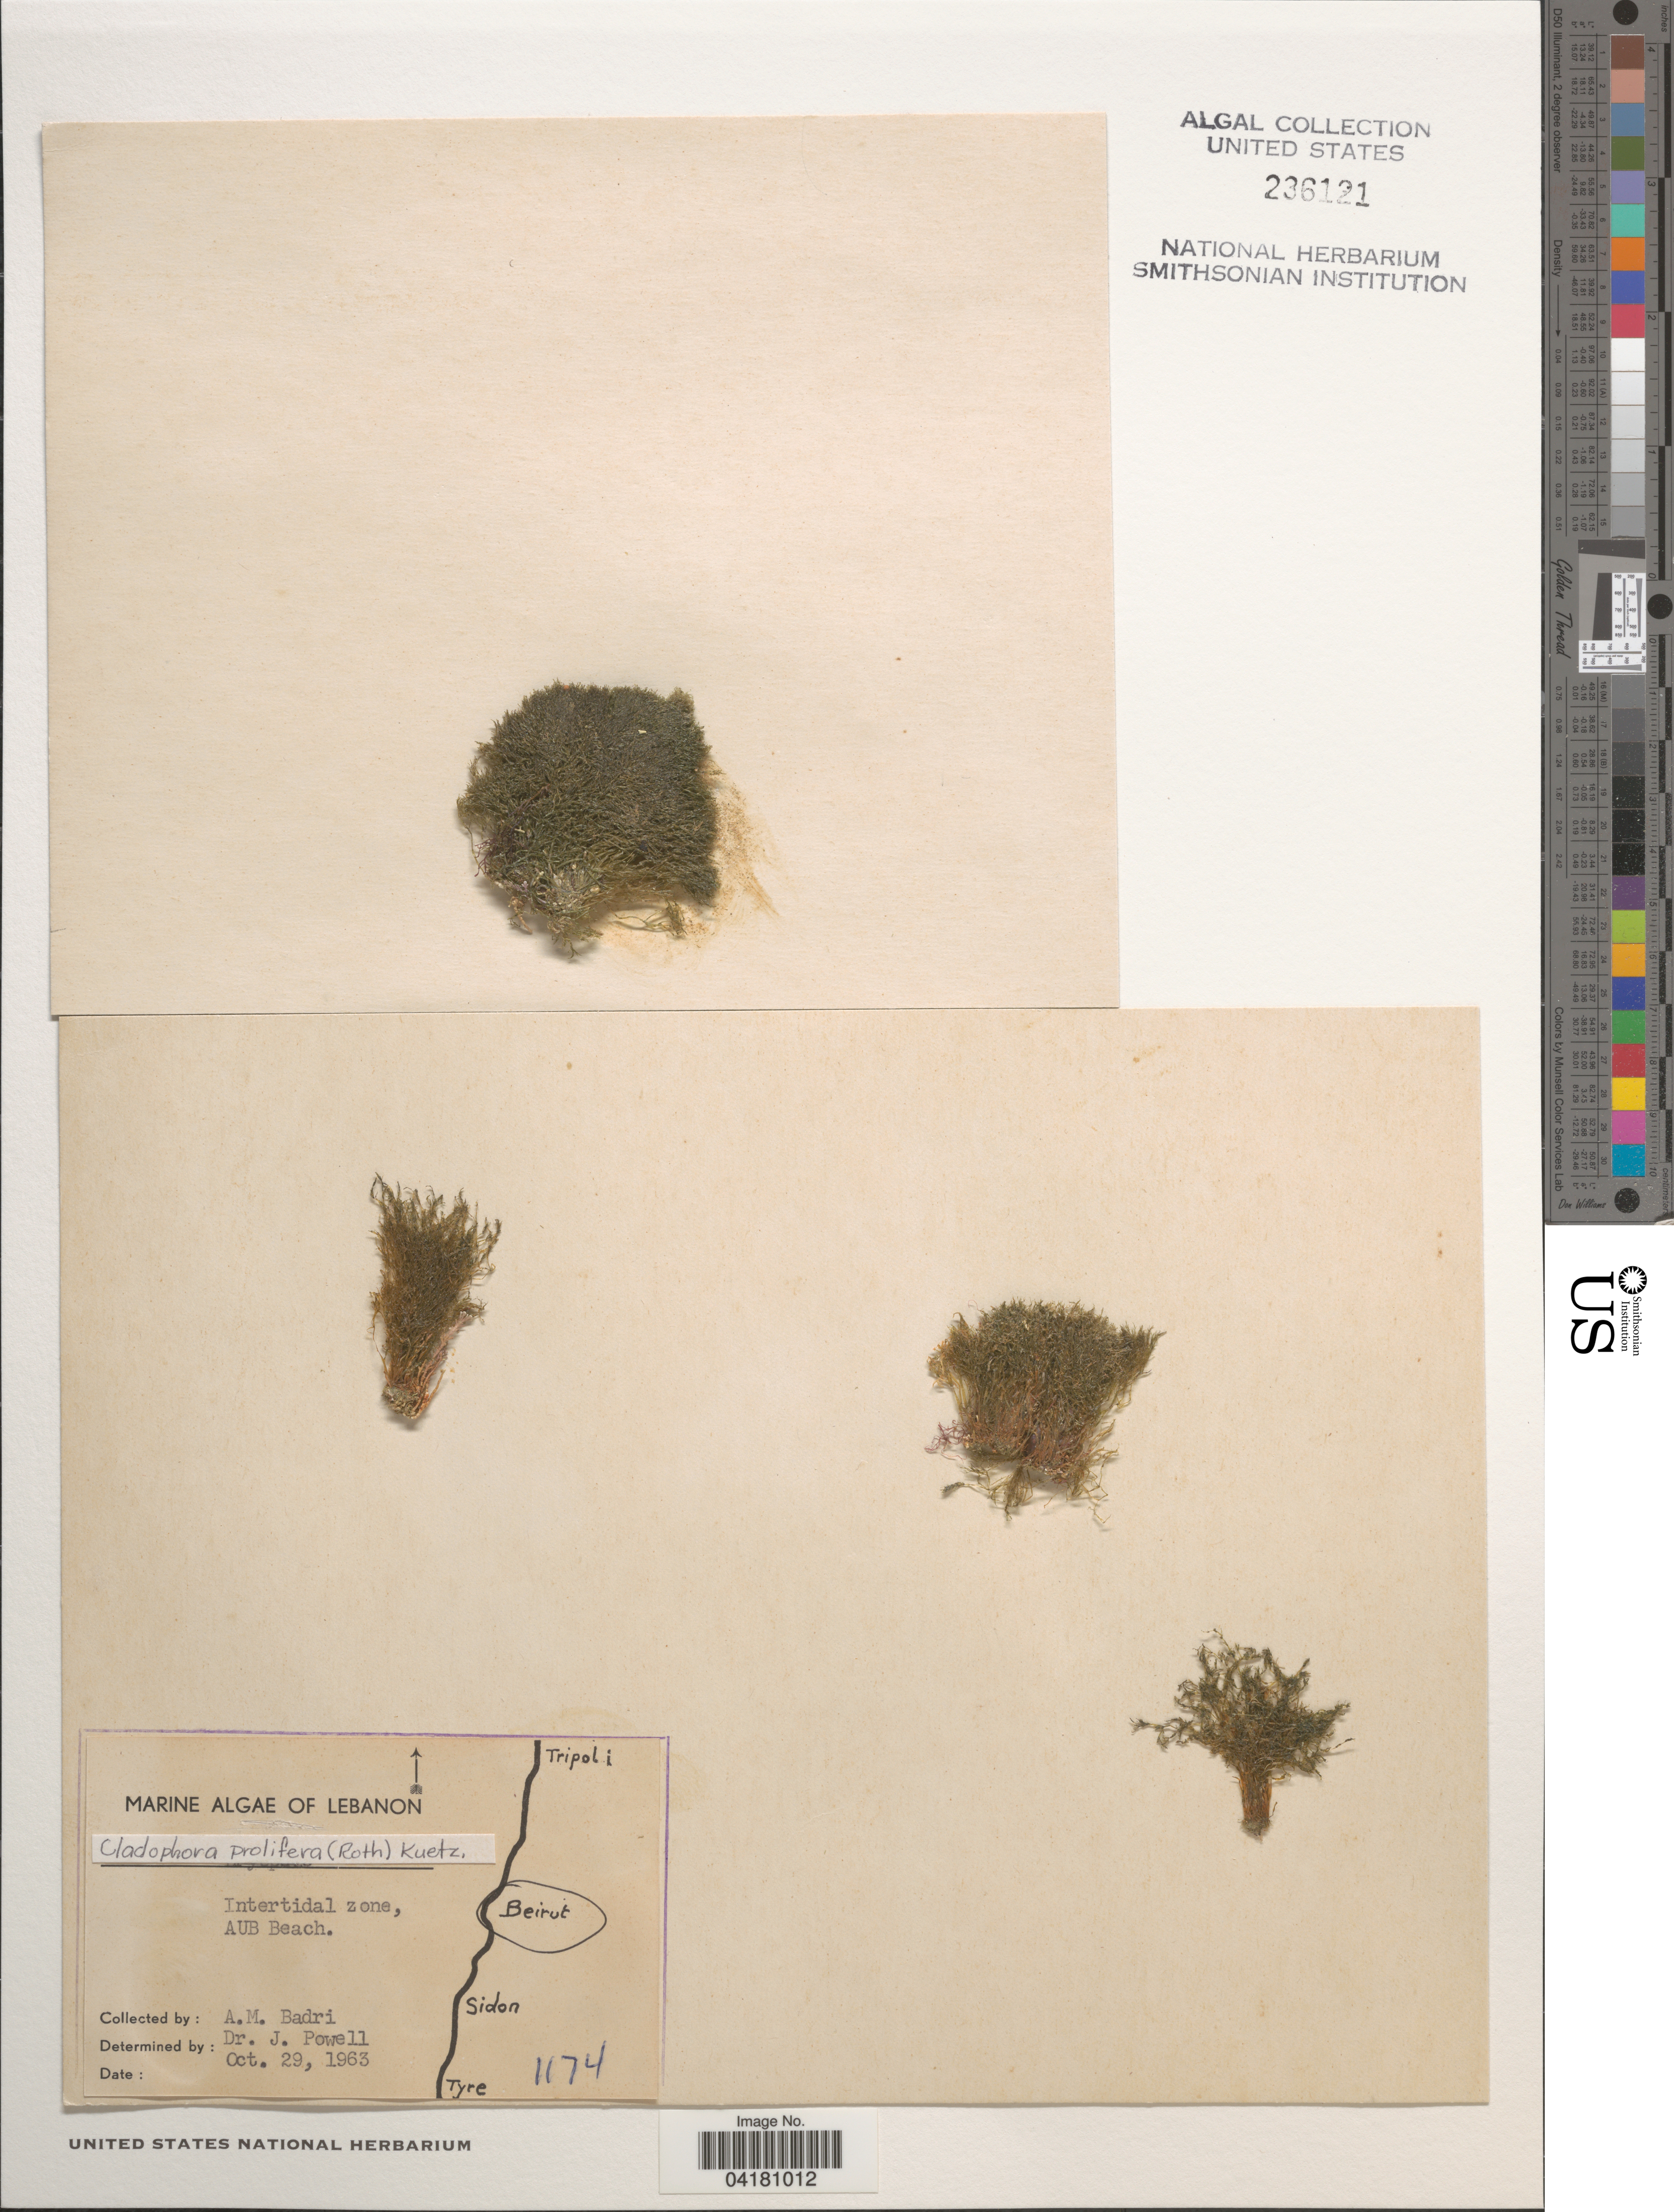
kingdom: Plantae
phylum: Chlorophyta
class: Ulvophyceae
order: Cladophorales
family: Cladophoraceae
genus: Cladophora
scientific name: Cladophora prolifera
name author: (Roth) Kütz.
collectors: A. Badri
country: Lebanon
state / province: Beyrouth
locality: Beirut. Intertidal zone, AUB Beach.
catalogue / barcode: US 236121